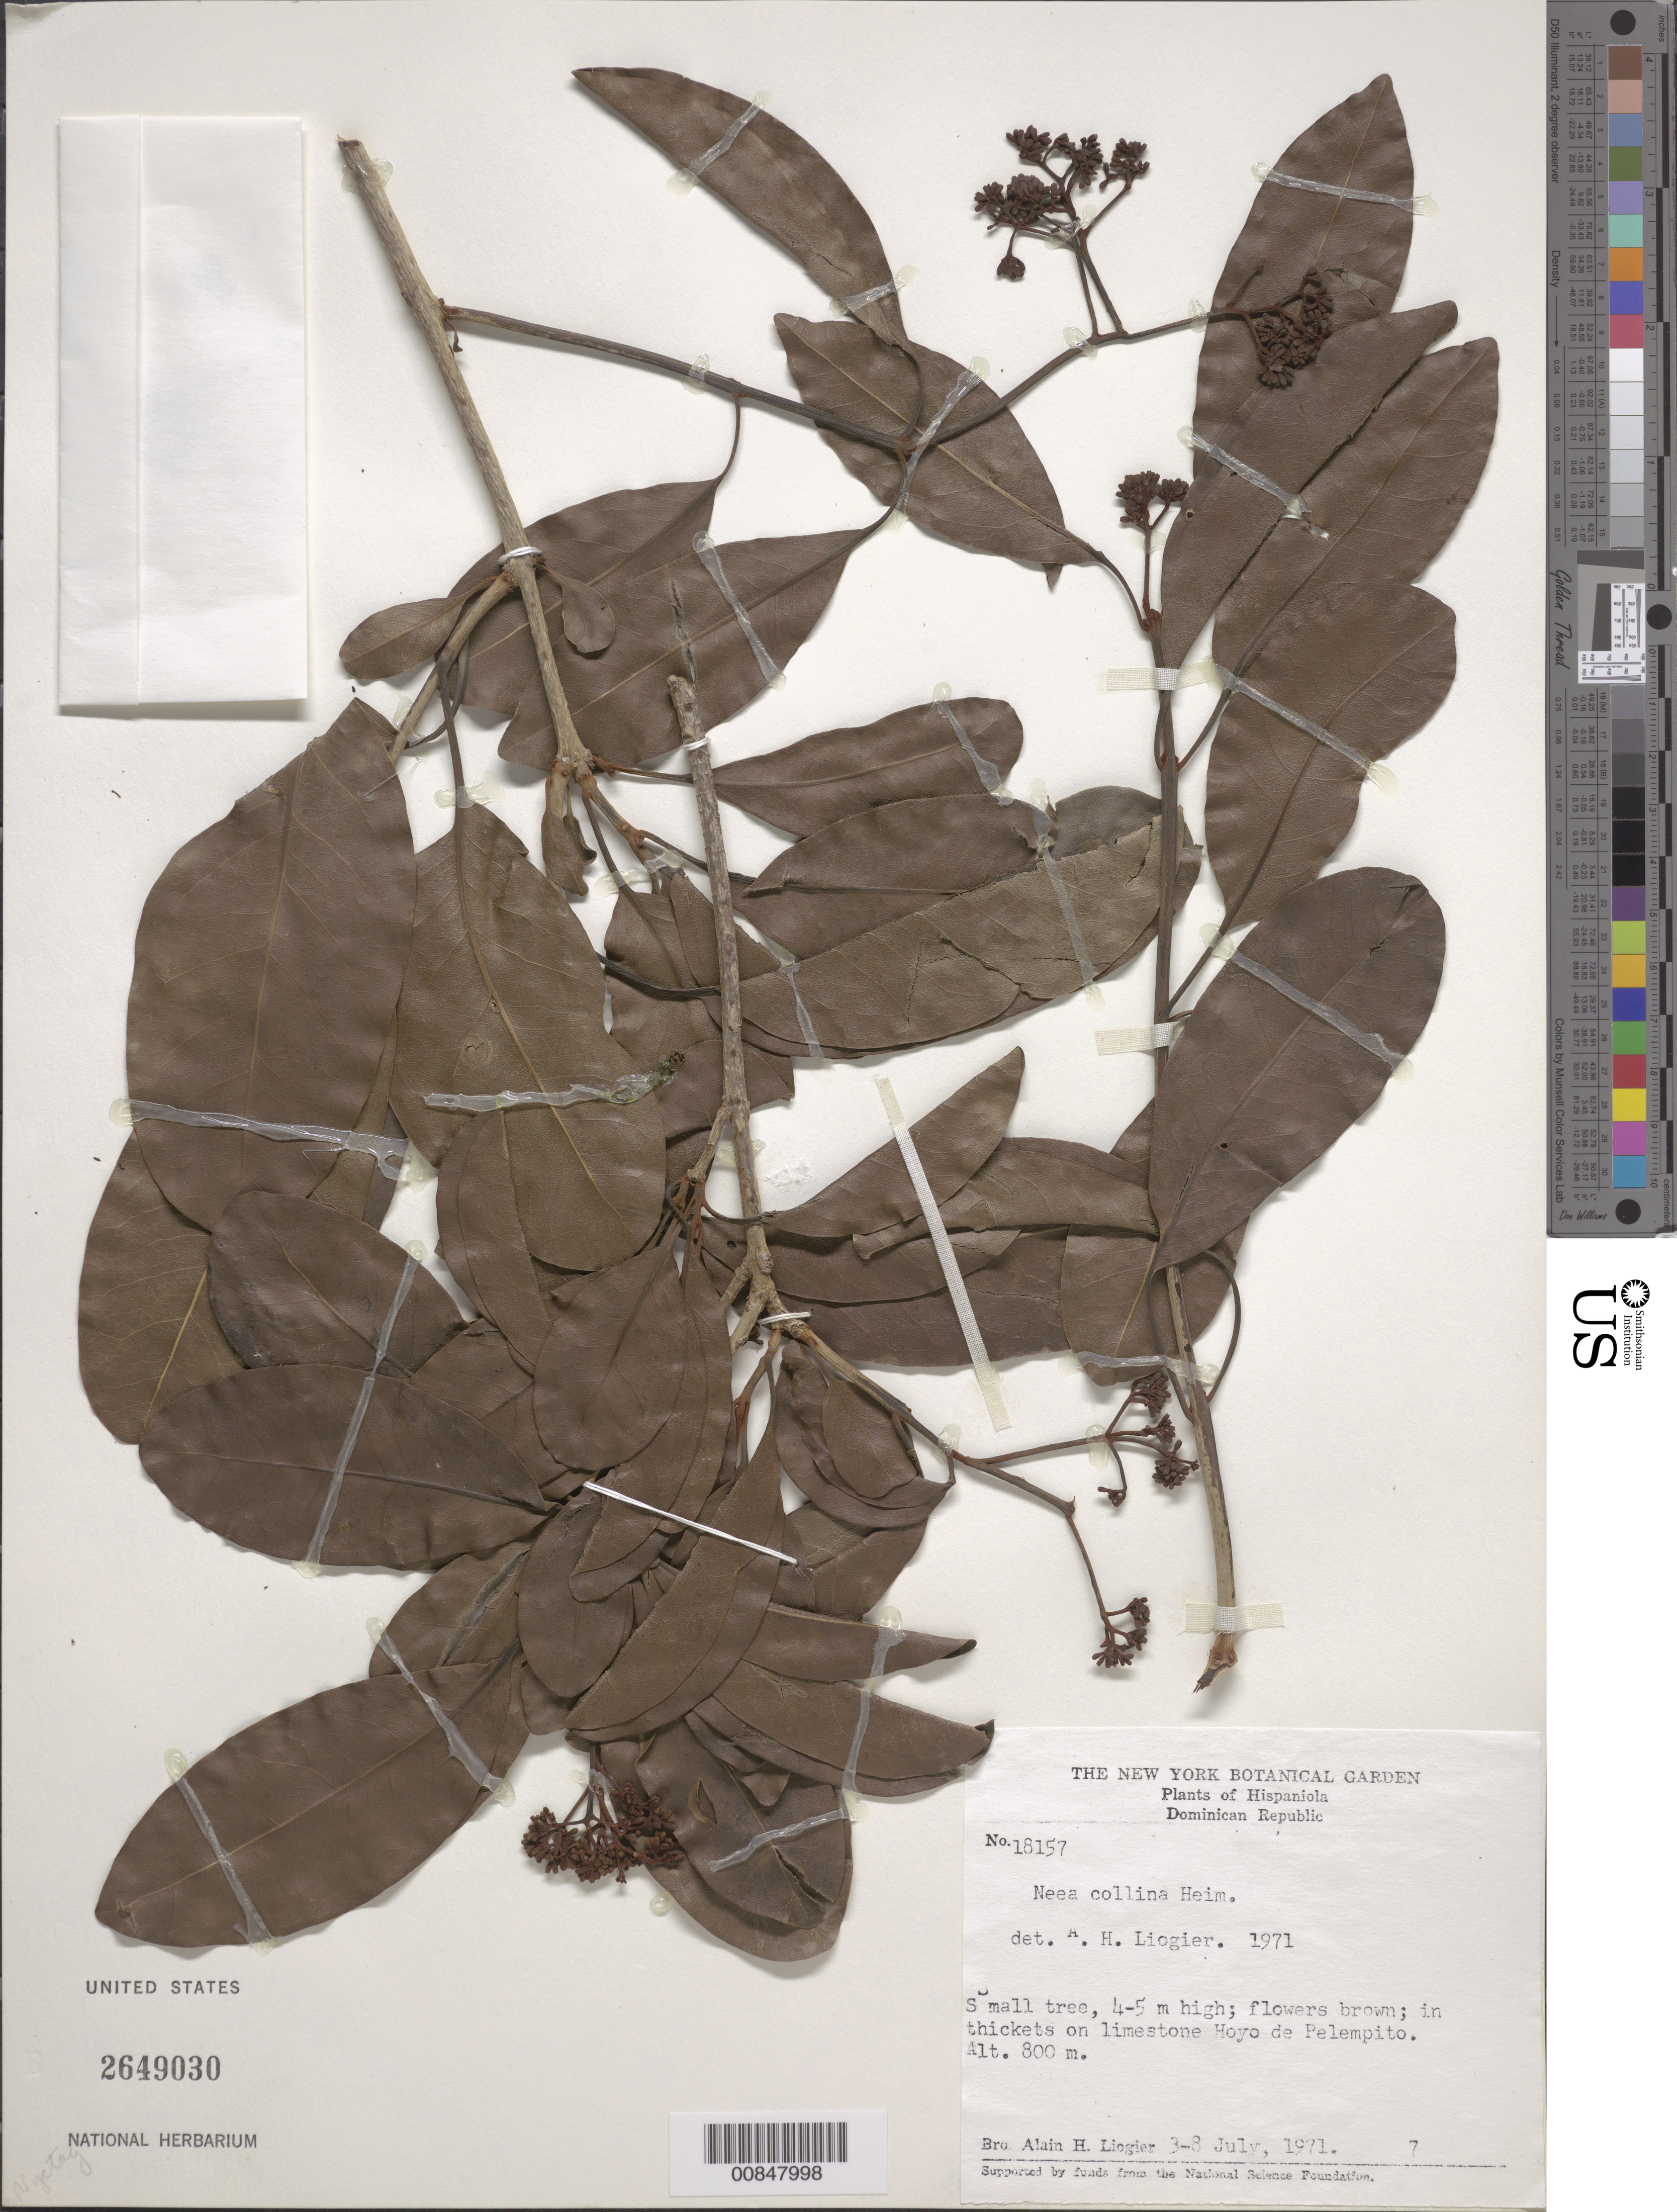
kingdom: Plantae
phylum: Tracheophyta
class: Magnoliopsida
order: Caryophyllales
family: Nyctaginaceae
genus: Neea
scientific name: Neea collina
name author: Heimerl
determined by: Liogier, Alain H.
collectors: A. H. Liogier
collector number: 18157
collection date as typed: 03 Jul 1971 to 08 Jul 1971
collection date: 1971-07-03/1971-07-08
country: Dominican Republic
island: Hispaniola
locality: Hoyo de Pelempito.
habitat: In thickets on limestone.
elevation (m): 800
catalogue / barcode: US 2649030